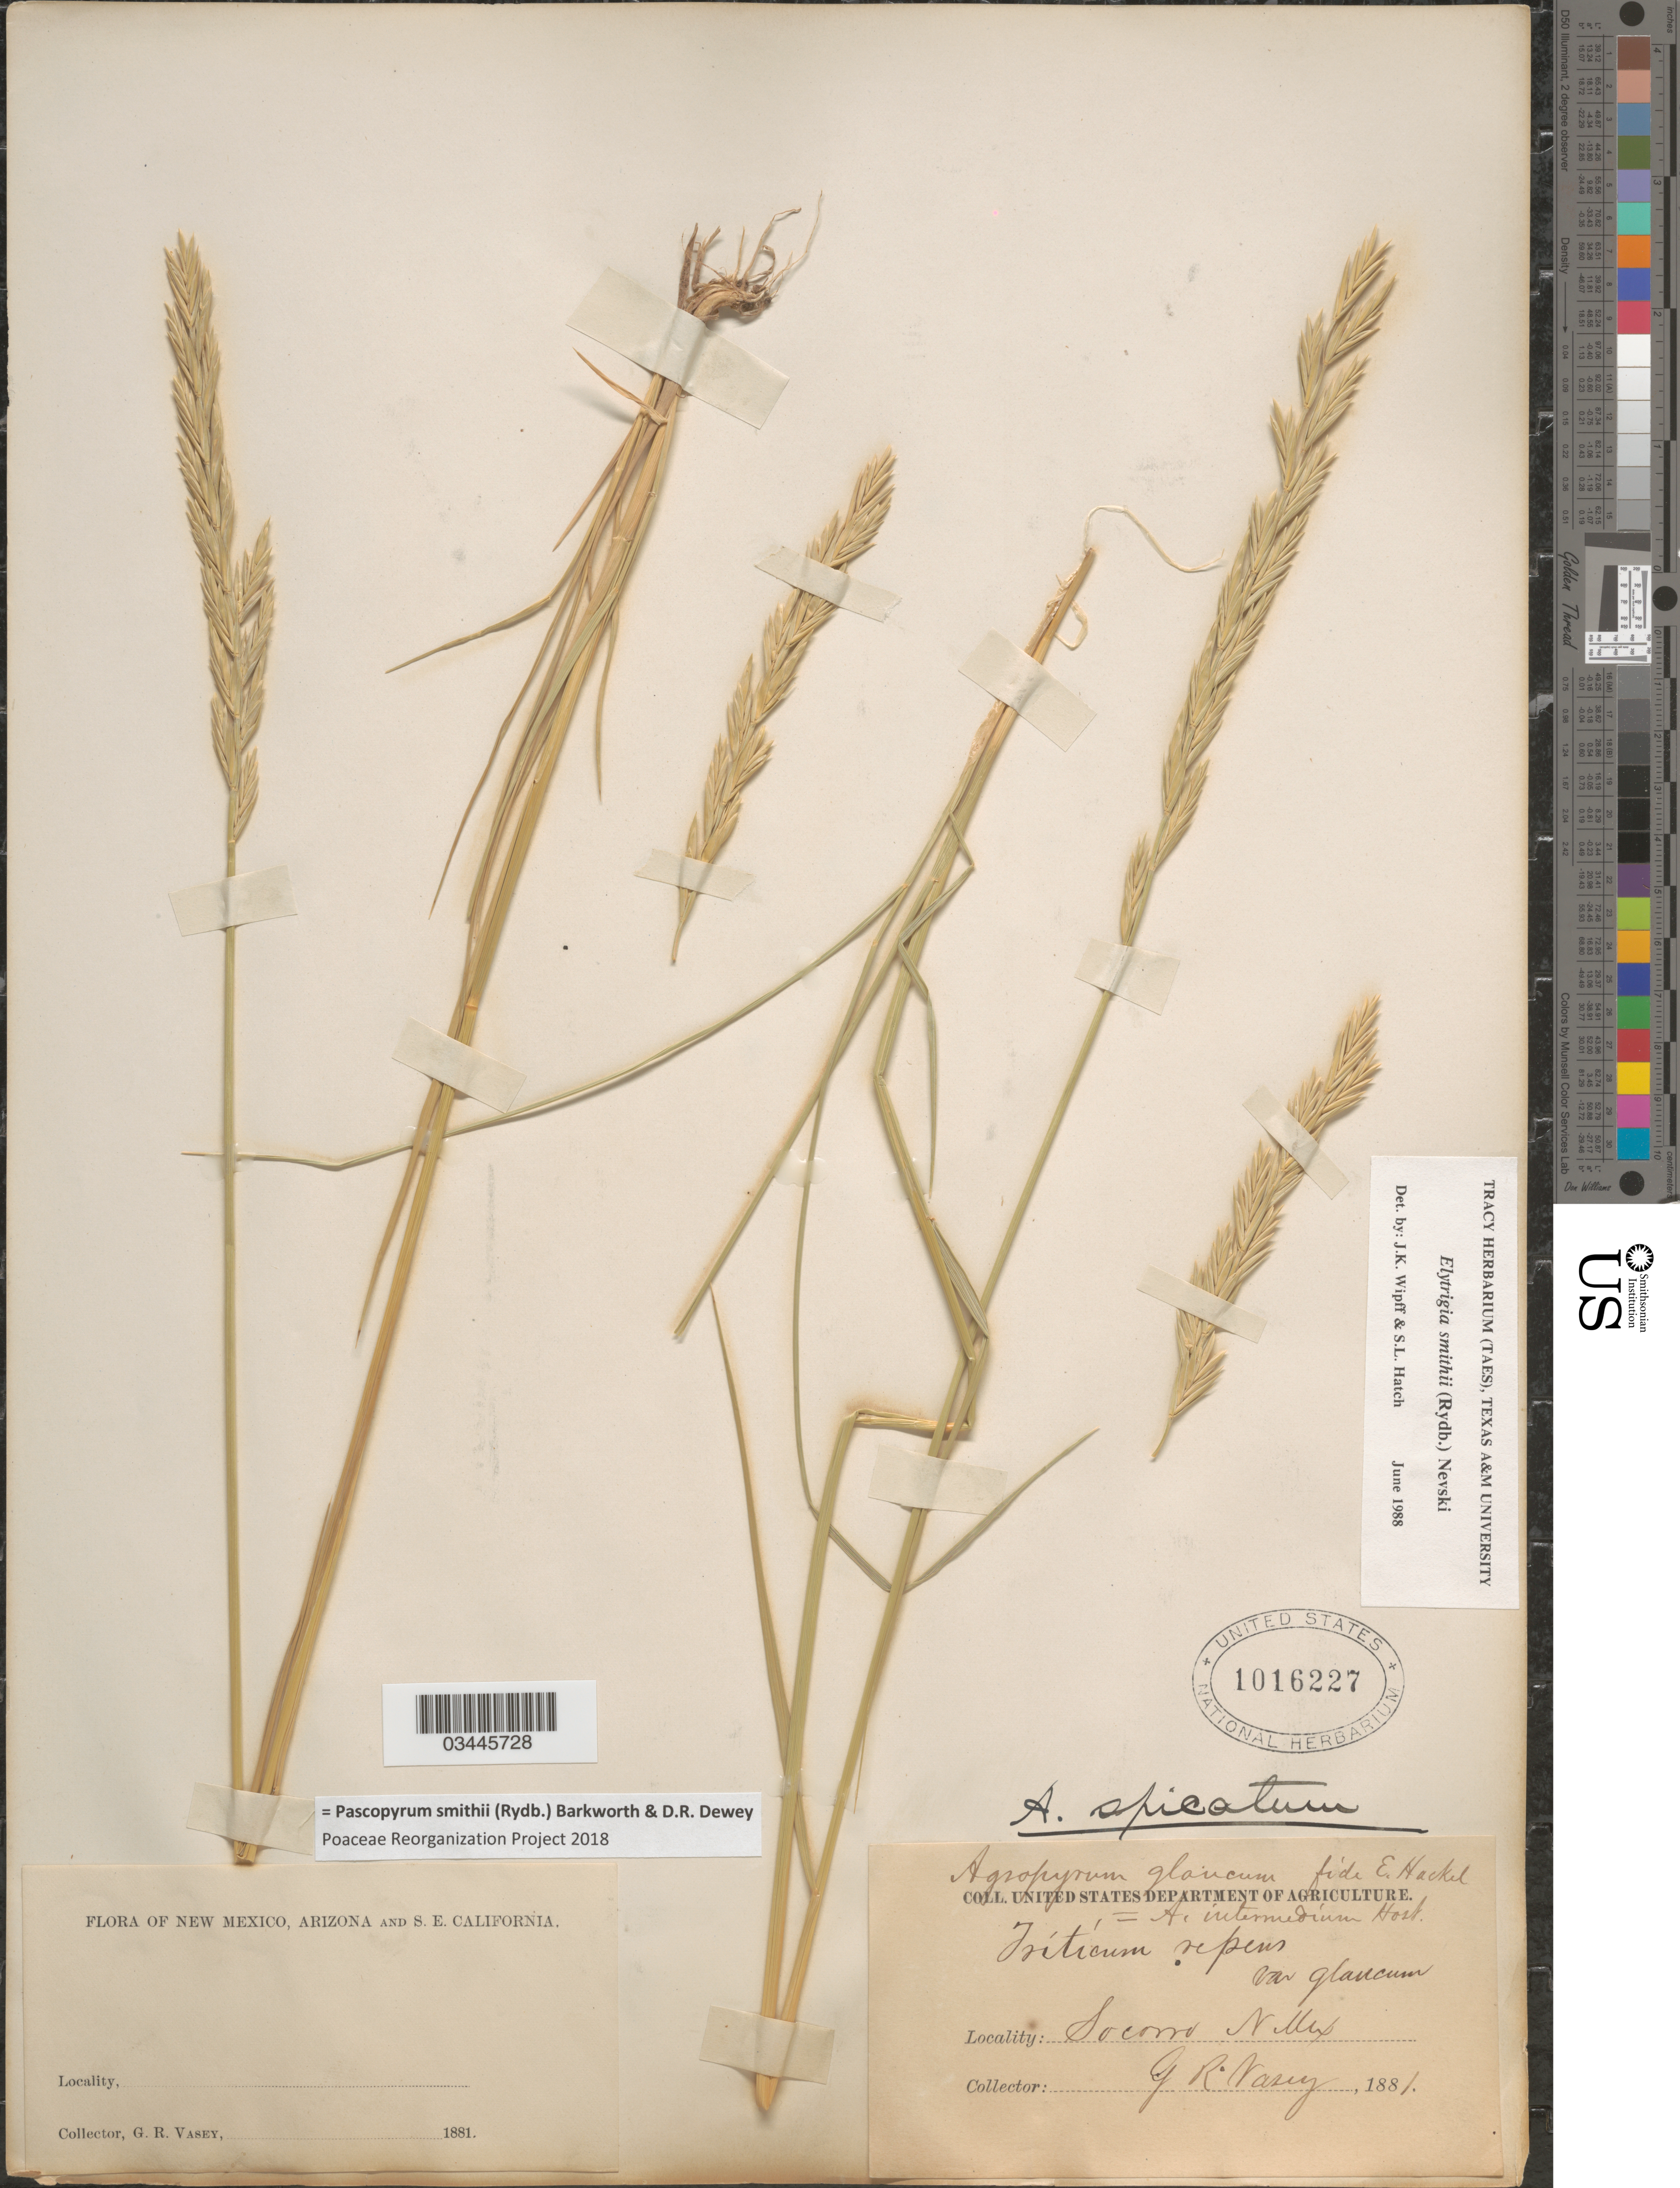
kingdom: Plantae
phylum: Tracheophyta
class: Liliopsida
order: Poales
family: Poaceae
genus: Pascopyrum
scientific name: Pascopyrum smithii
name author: (Rydb.) Barkworth & Dewey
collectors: G. R. Vasey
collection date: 1881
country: United States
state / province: New Mexico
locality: Socorro.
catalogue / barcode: US 1016227